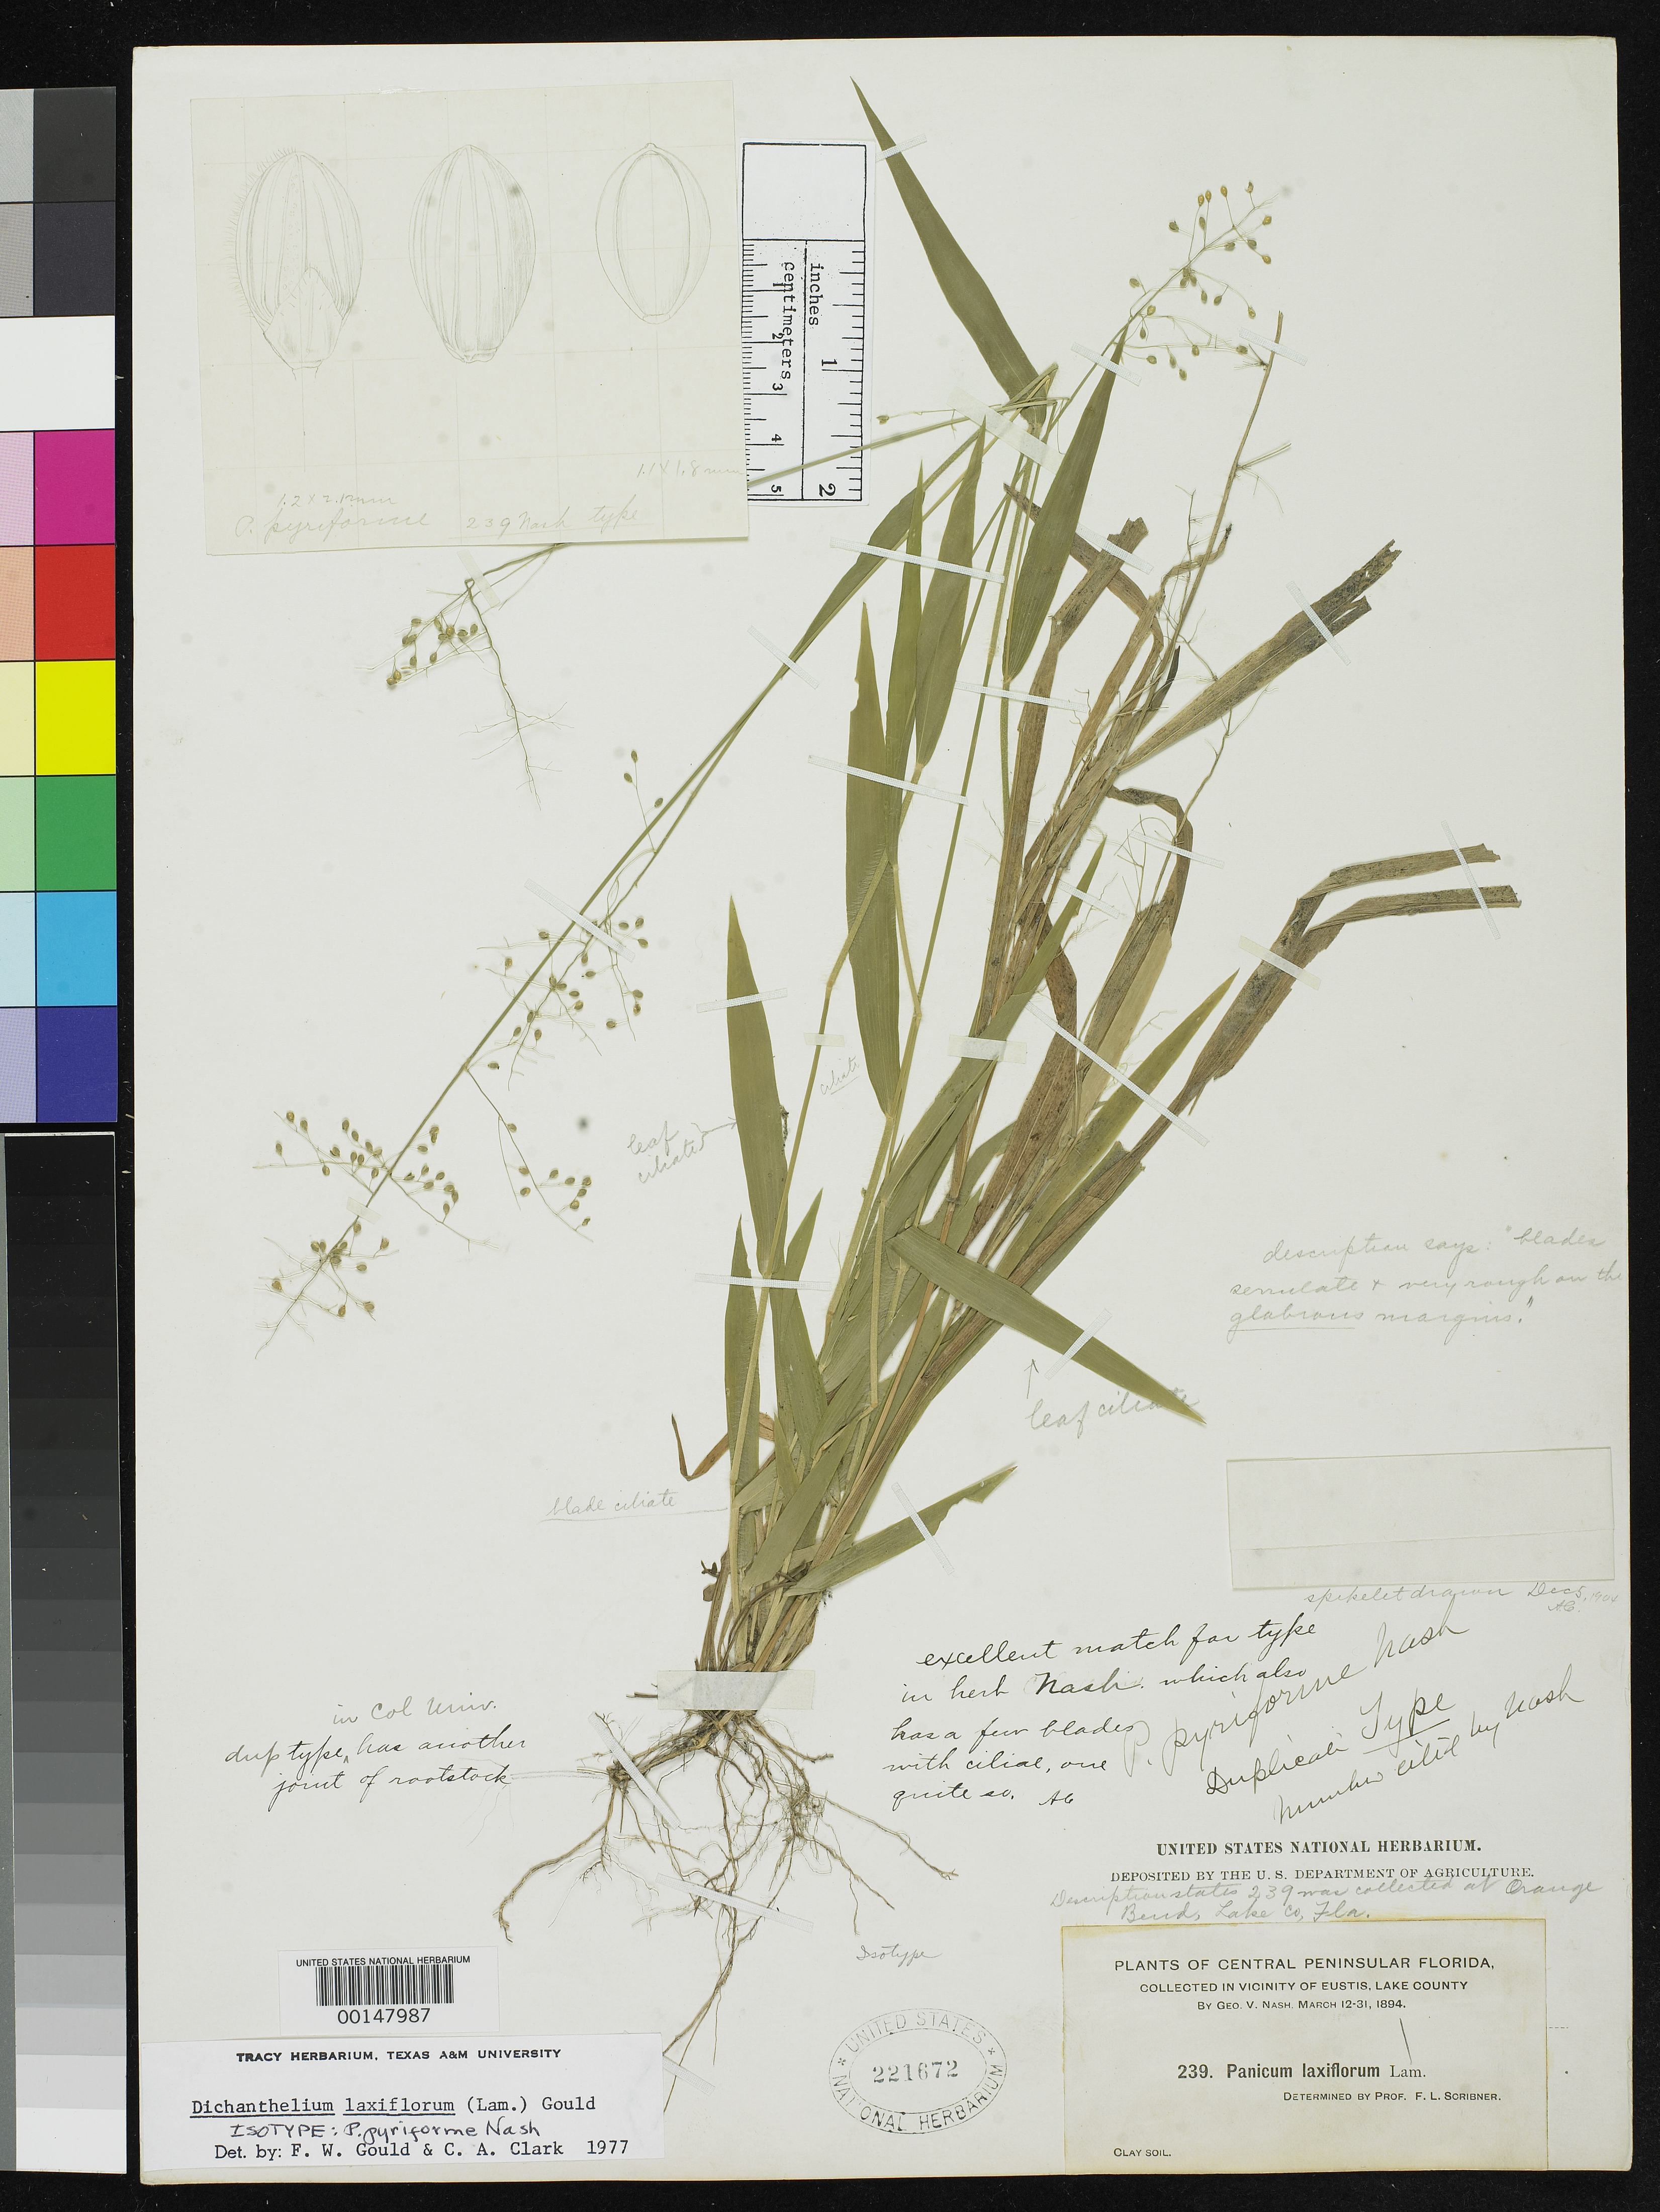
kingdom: Plantae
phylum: Tracheophyta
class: Liliopsida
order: Poales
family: Poaceae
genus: Panicum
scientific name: Panicum pyriforme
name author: Nash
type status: Isotype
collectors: G. V. Nash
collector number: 239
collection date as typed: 12 Mar 1894 to 31 Mar 1894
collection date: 1894-03-12/1894-03-31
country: United States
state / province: Florida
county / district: Lake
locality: Near Eustis, Orange Bend.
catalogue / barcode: US 221672